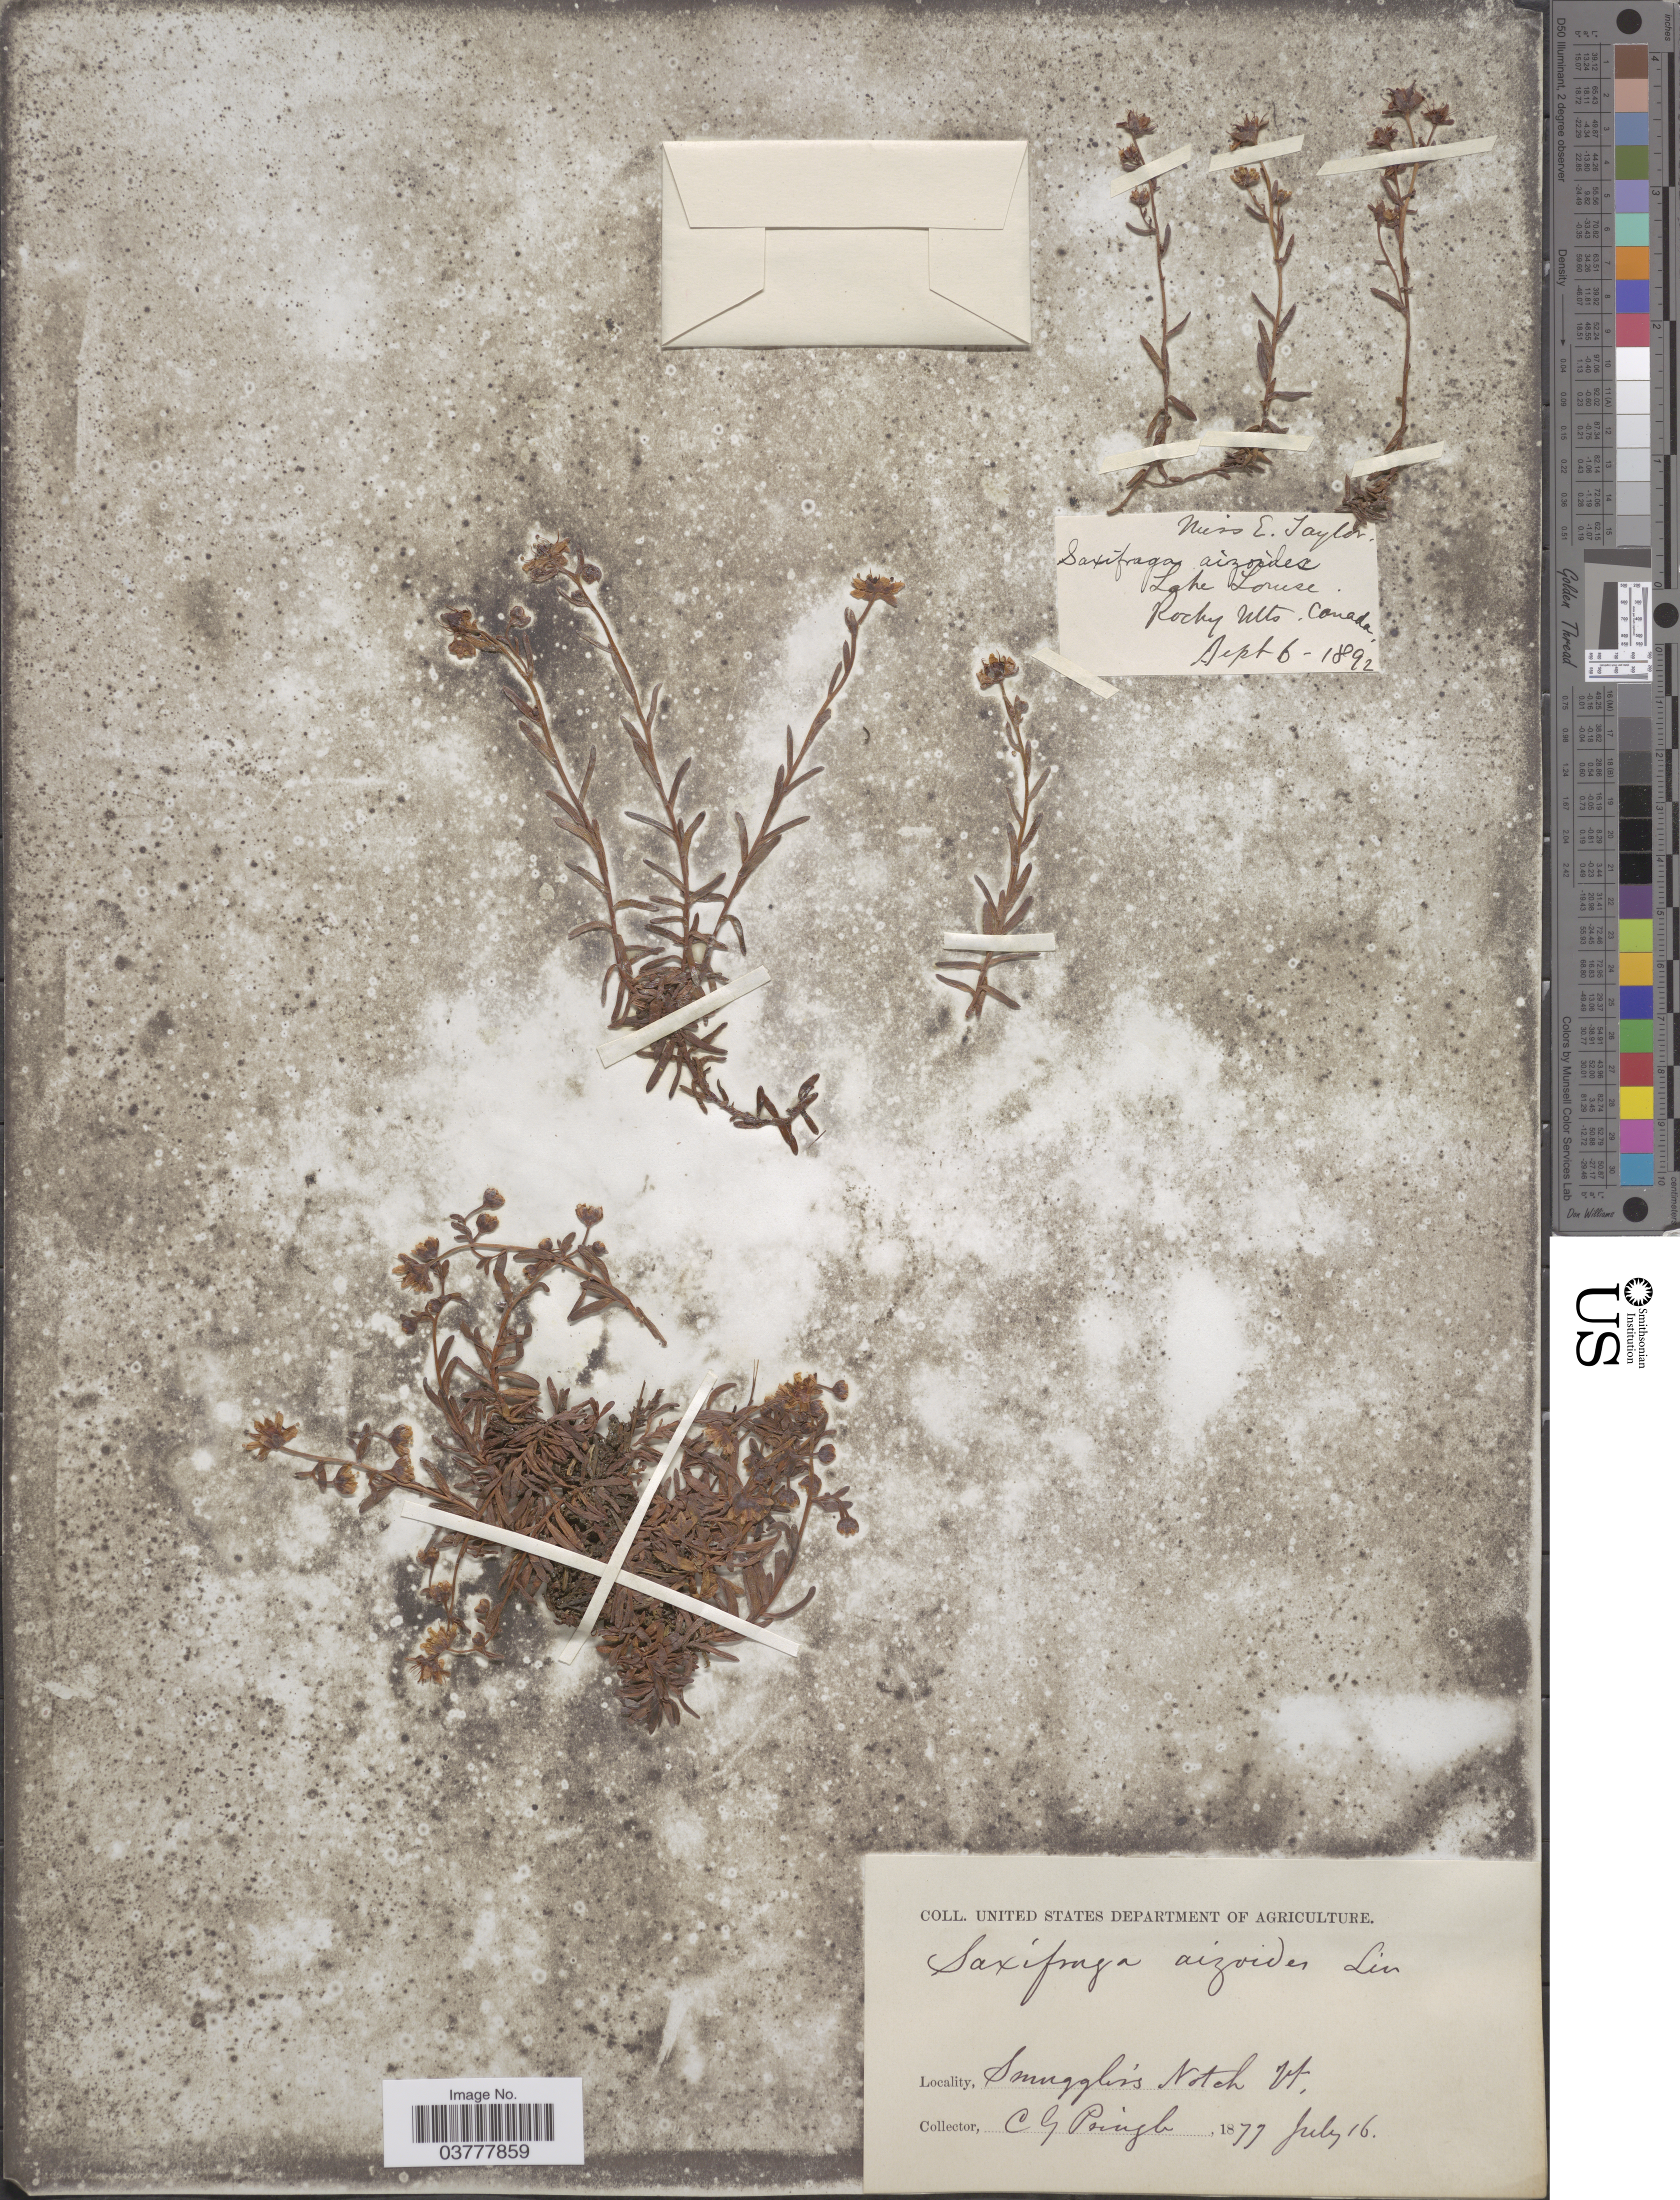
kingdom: Plantae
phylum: Tracheophyta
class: Magnoliopsida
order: Saxifragales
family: Saxifragaceae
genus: Saxifraga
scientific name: Saxifraga aizoides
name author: L.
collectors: E. Taylor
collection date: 1892-09-06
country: Canada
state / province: Alberta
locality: Lake Louise, Rocky Mts.